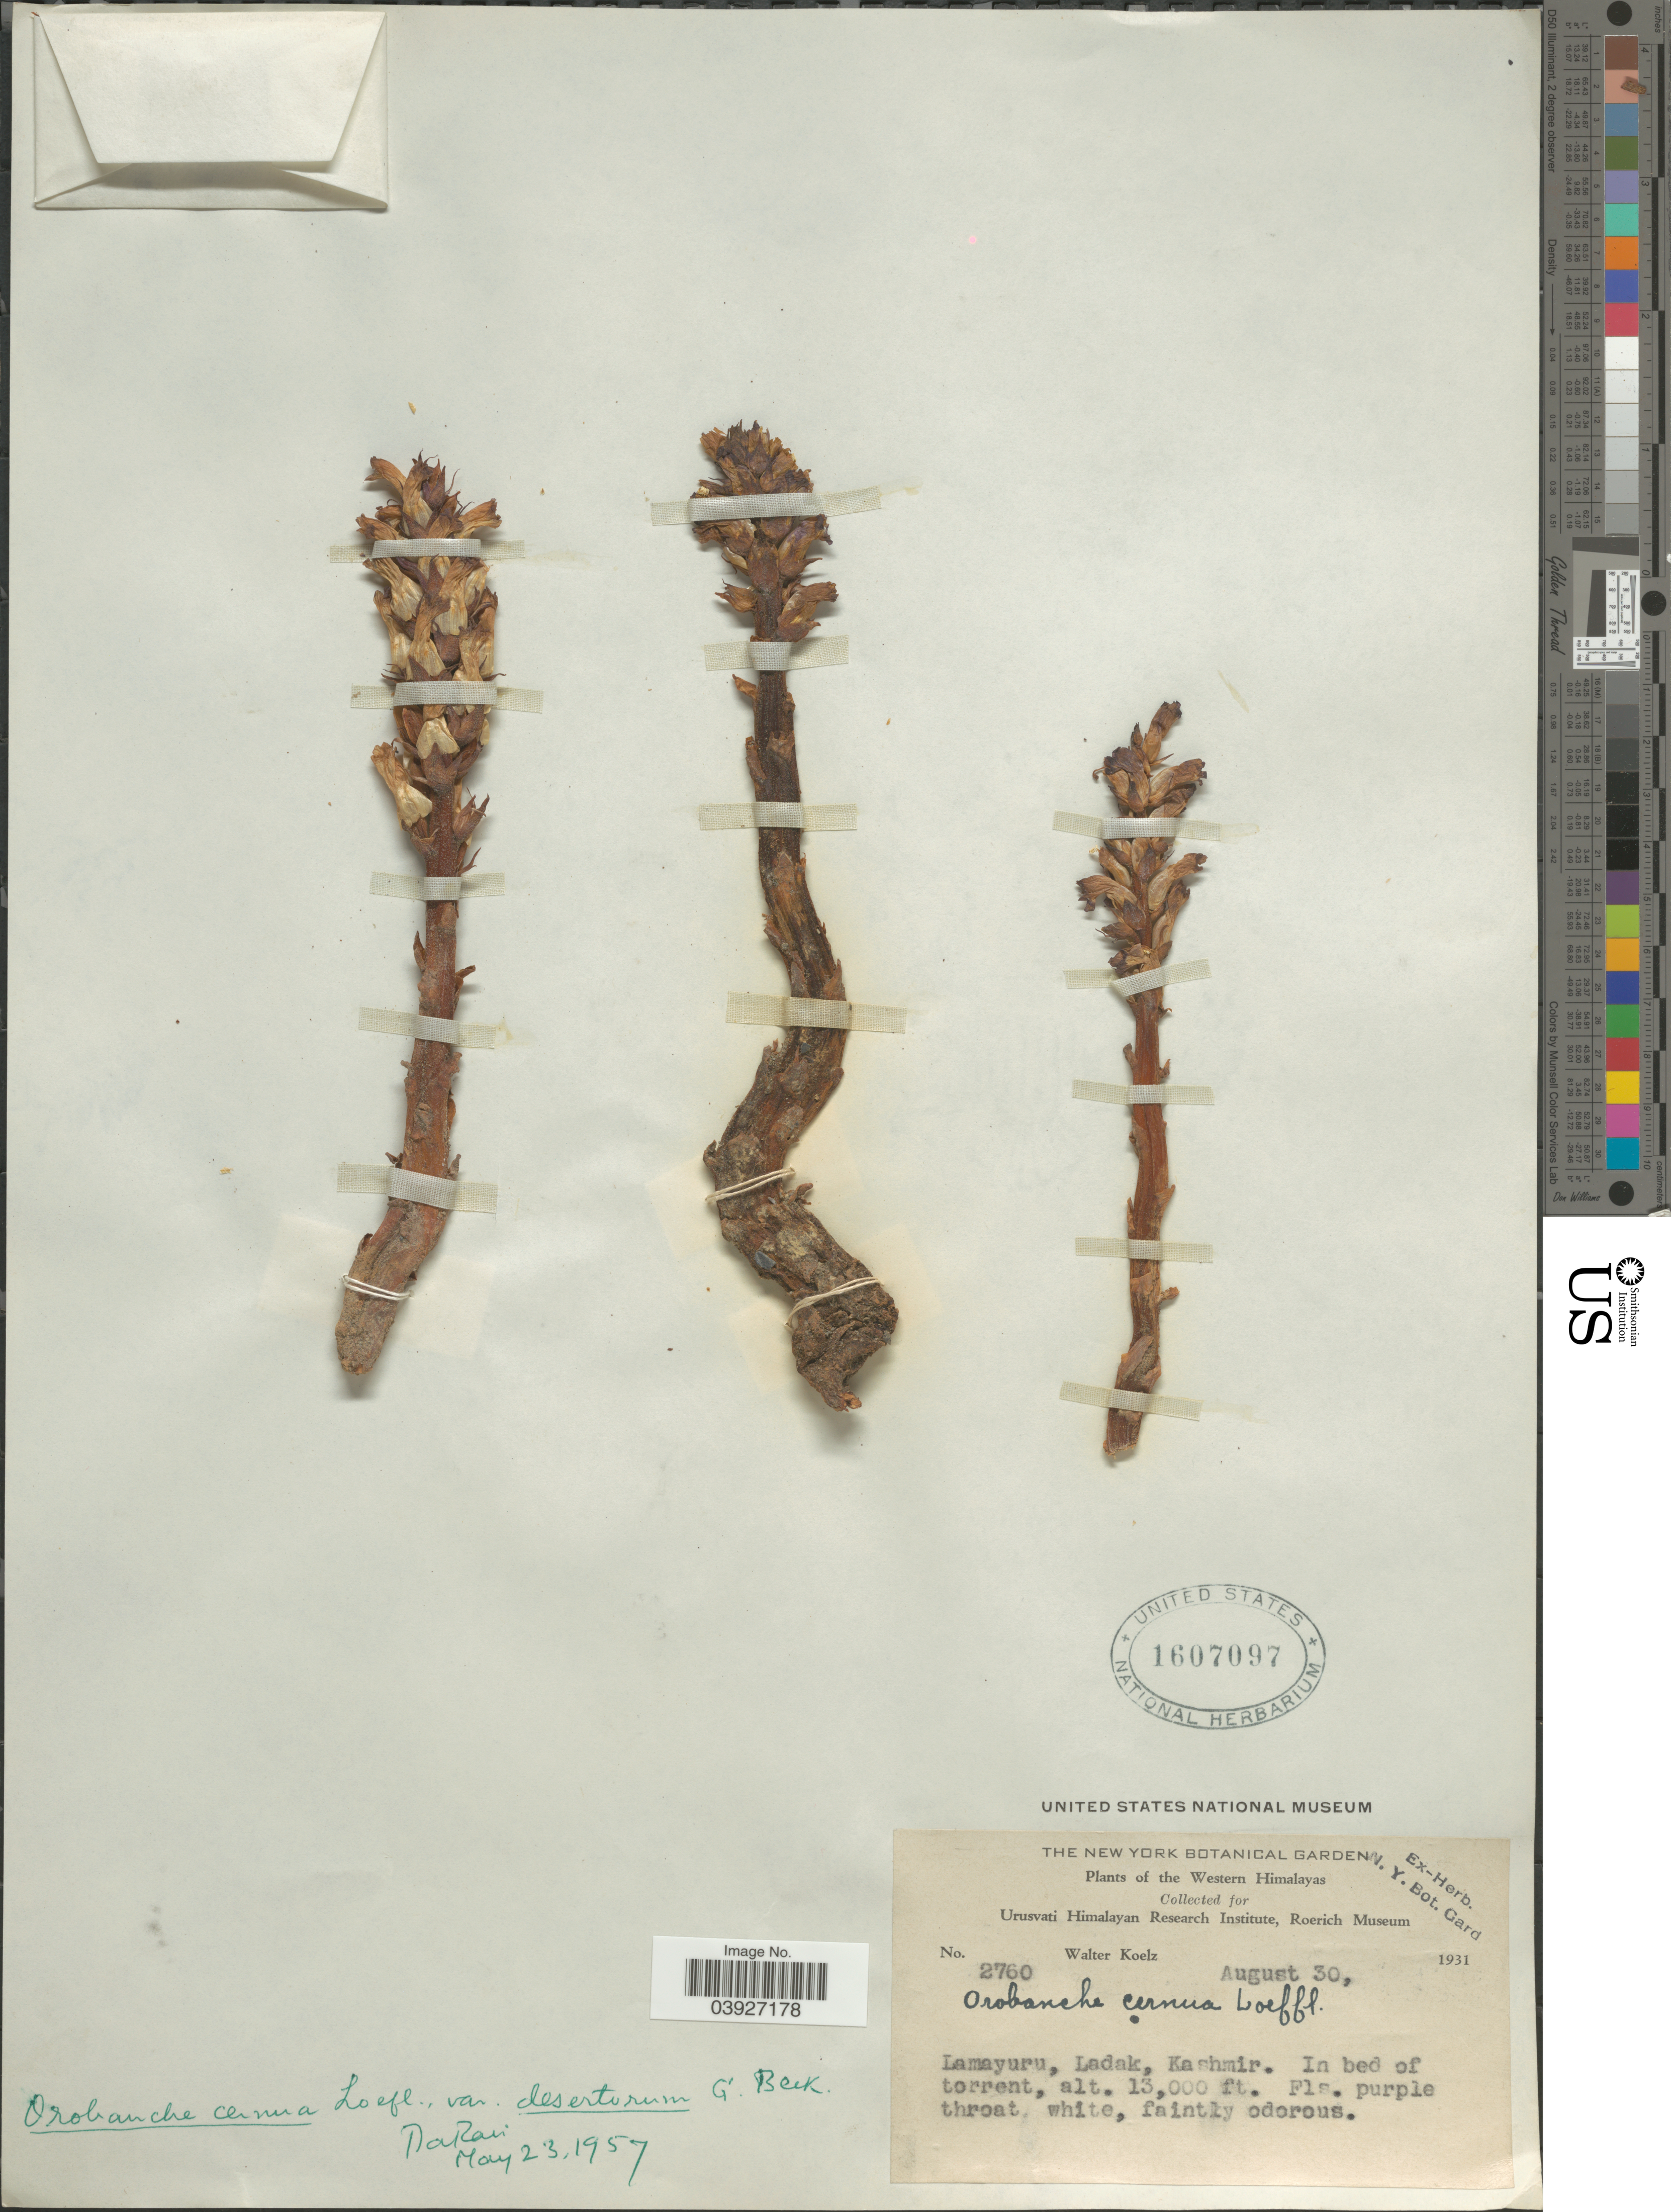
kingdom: Plantae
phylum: Tracheophyta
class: Magnoliopsida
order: Lamiales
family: Orobanchaceae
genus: Orobanche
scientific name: Orobanche cernua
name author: Vell.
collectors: W. N. Koelz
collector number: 2760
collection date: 1931-08-30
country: India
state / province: Ladakh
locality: Western Himalayas. Lamayuru, Ladak, Kashmir.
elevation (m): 3962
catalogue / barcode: US 1607097